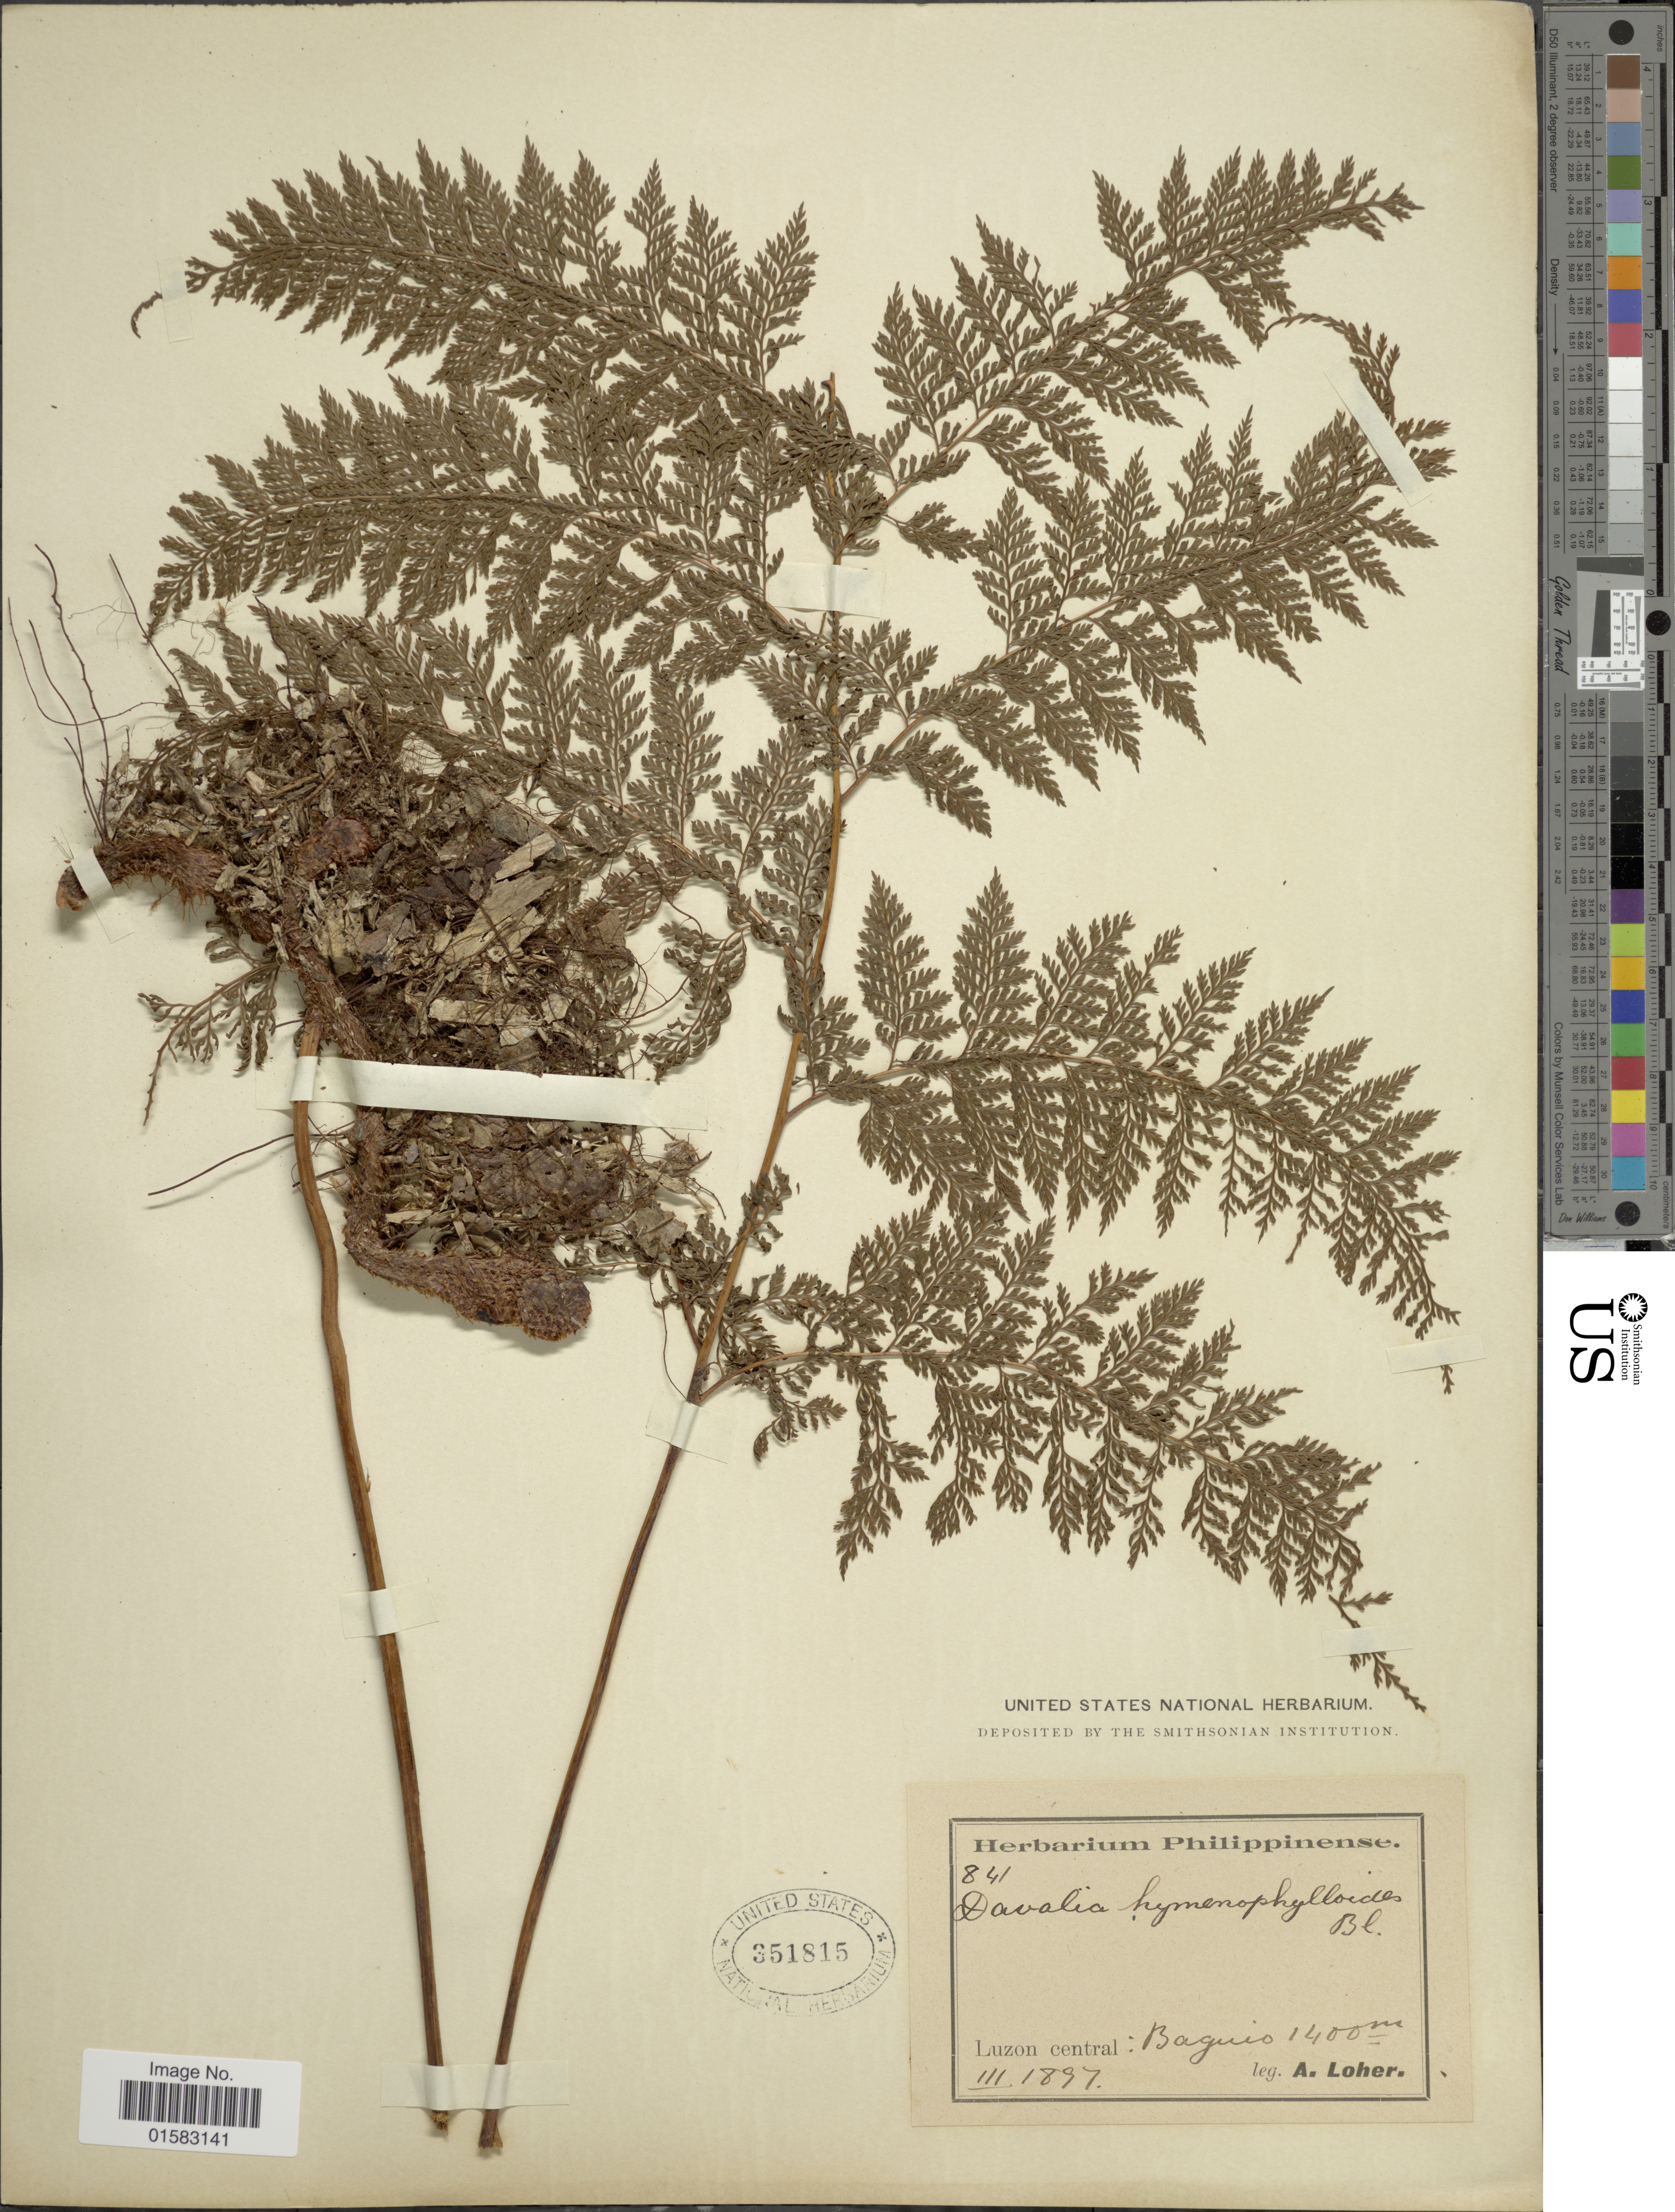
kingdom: Plantae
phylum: Tracheophyta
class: Polypodiopsida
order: Polypodiales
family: Davalliaceae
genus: Davallia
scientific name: Davallia hymenophylloides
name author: (Bedd.) Kuhn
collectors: A. Loher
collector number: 841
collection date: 1897-03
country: Philippines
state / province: Central Luzon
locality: Baguio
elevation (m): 1400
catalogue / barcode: US 351815